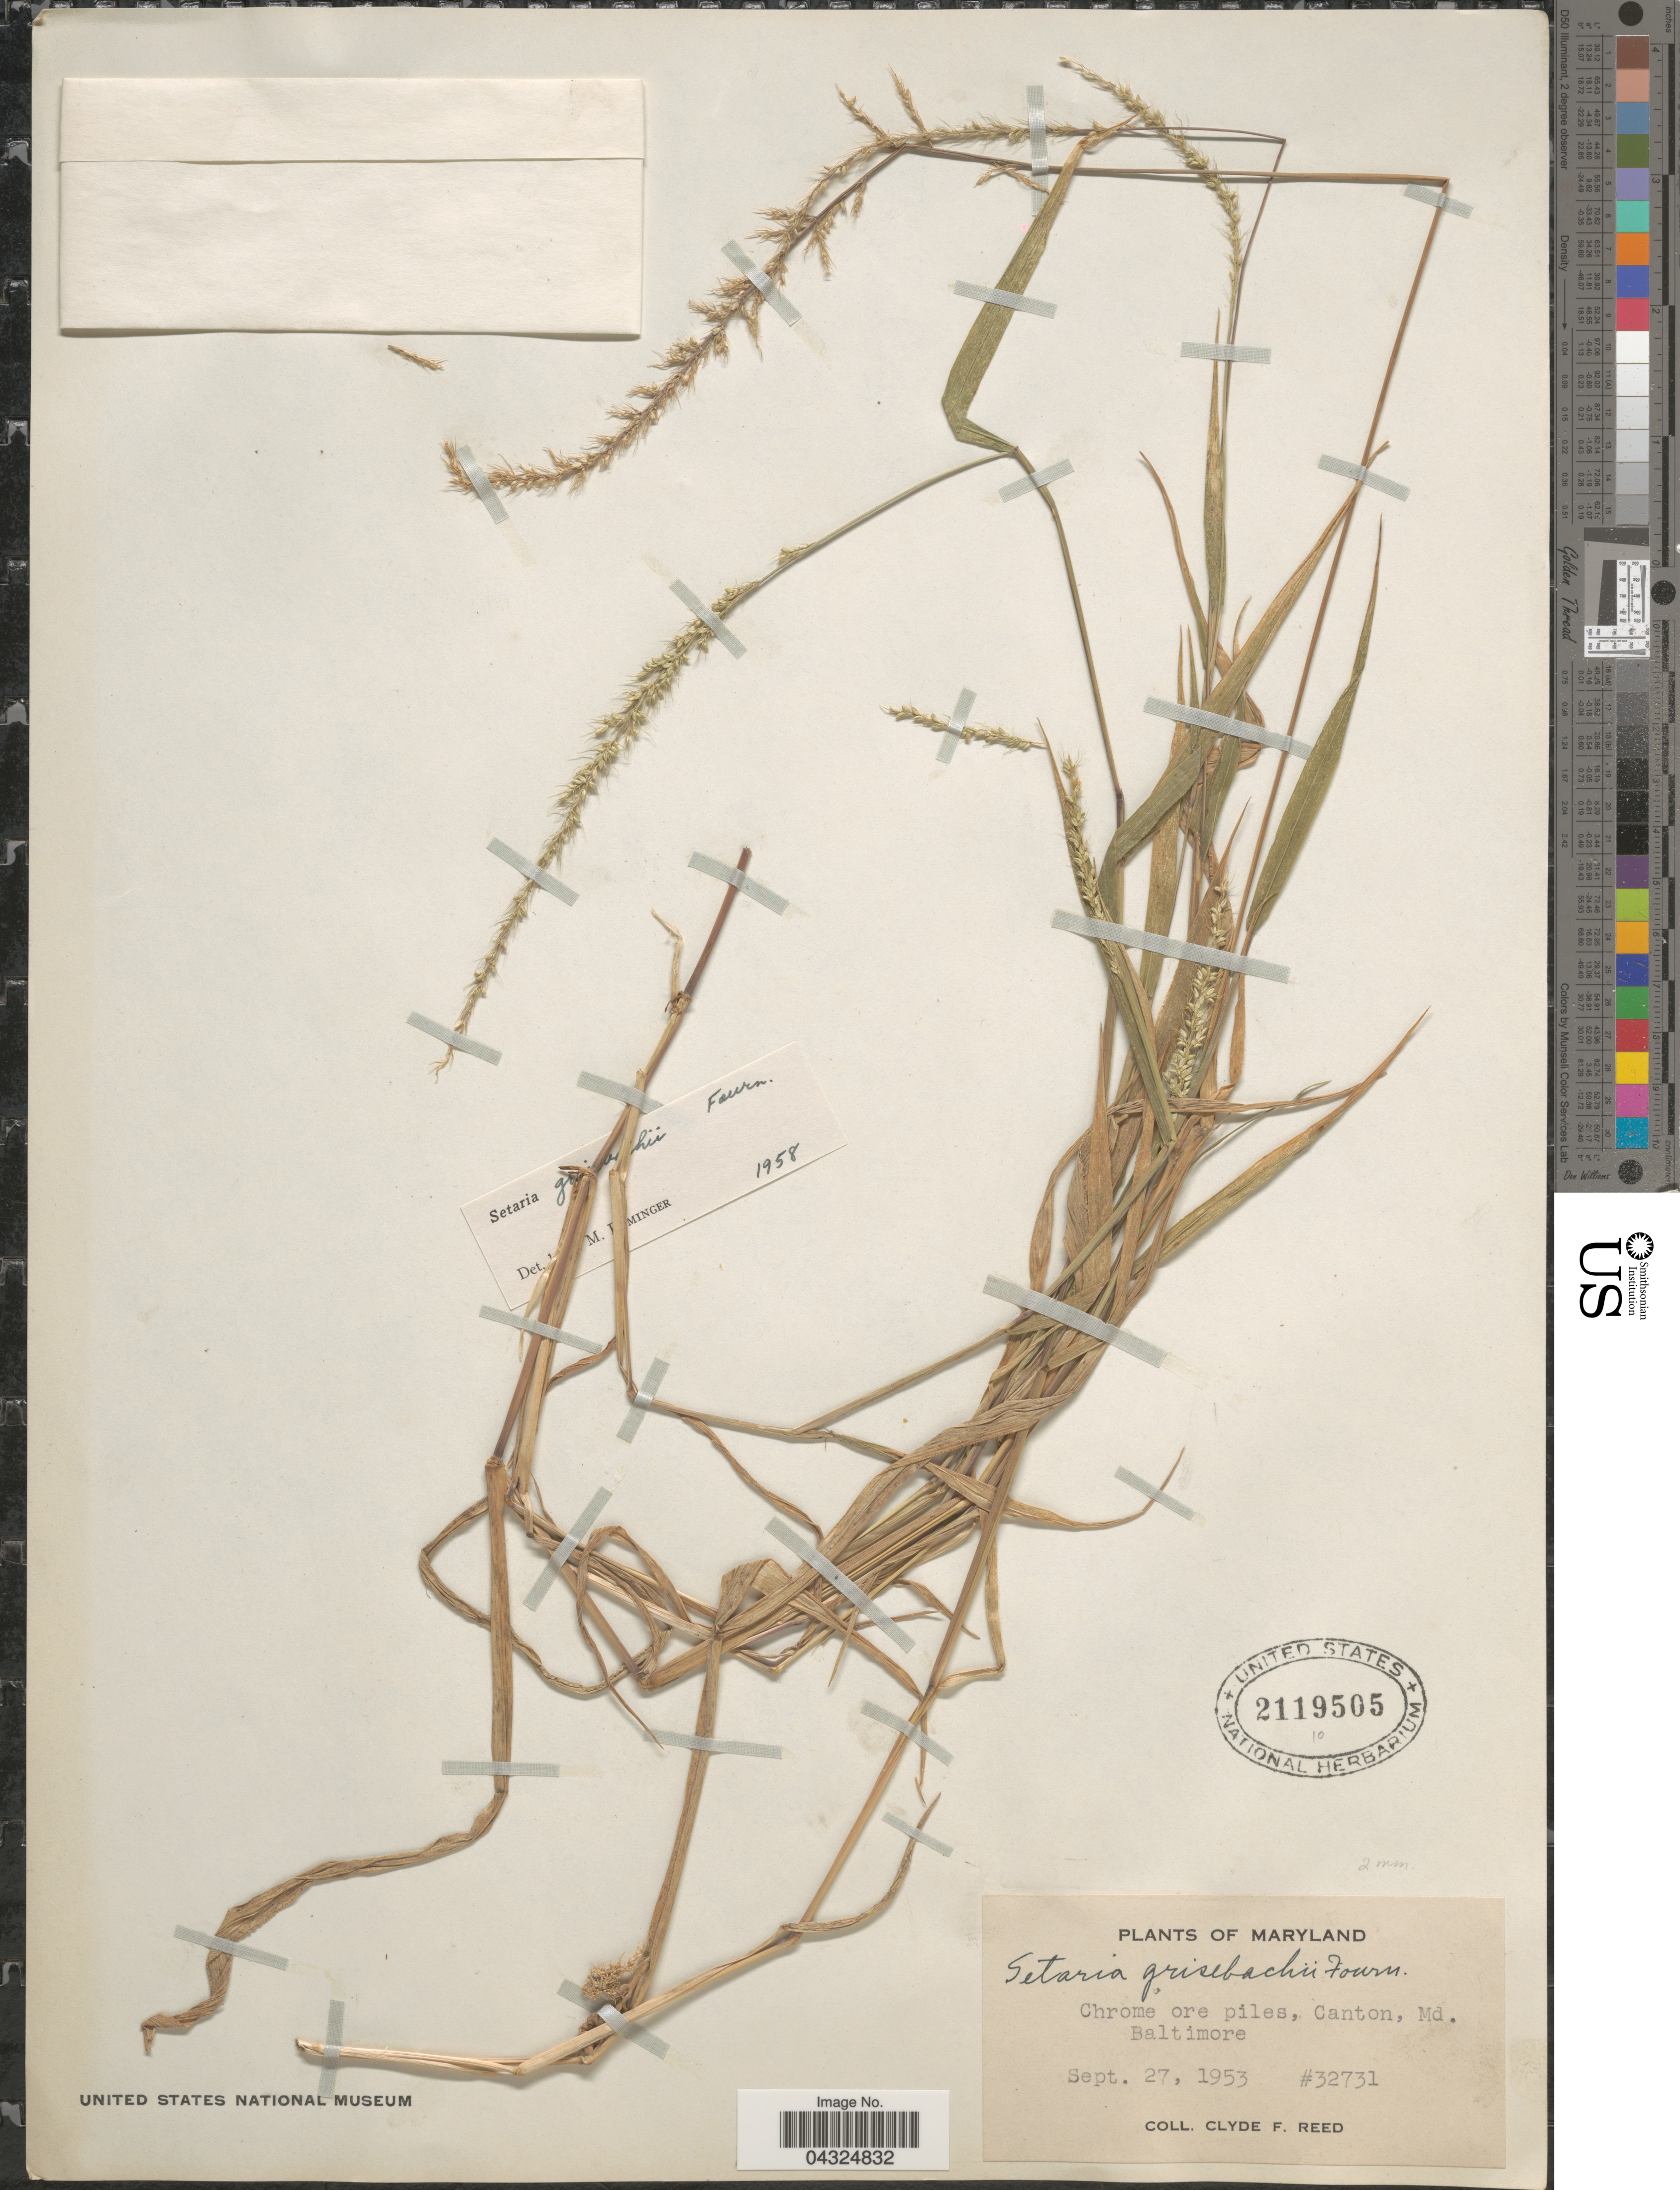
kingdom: Plantae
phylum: Tracheophyta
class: Liliopsida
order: Poales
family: Poaceae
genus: Setaria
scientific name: Setaria grisebachii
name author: E. Fourn.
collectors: C. F. Reed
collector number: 32731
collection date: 1953-09-27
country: United States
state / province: Maryland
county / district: Baltimore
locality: Chrome ore piles, Canton. Baltimore.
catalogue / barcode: US 2119505